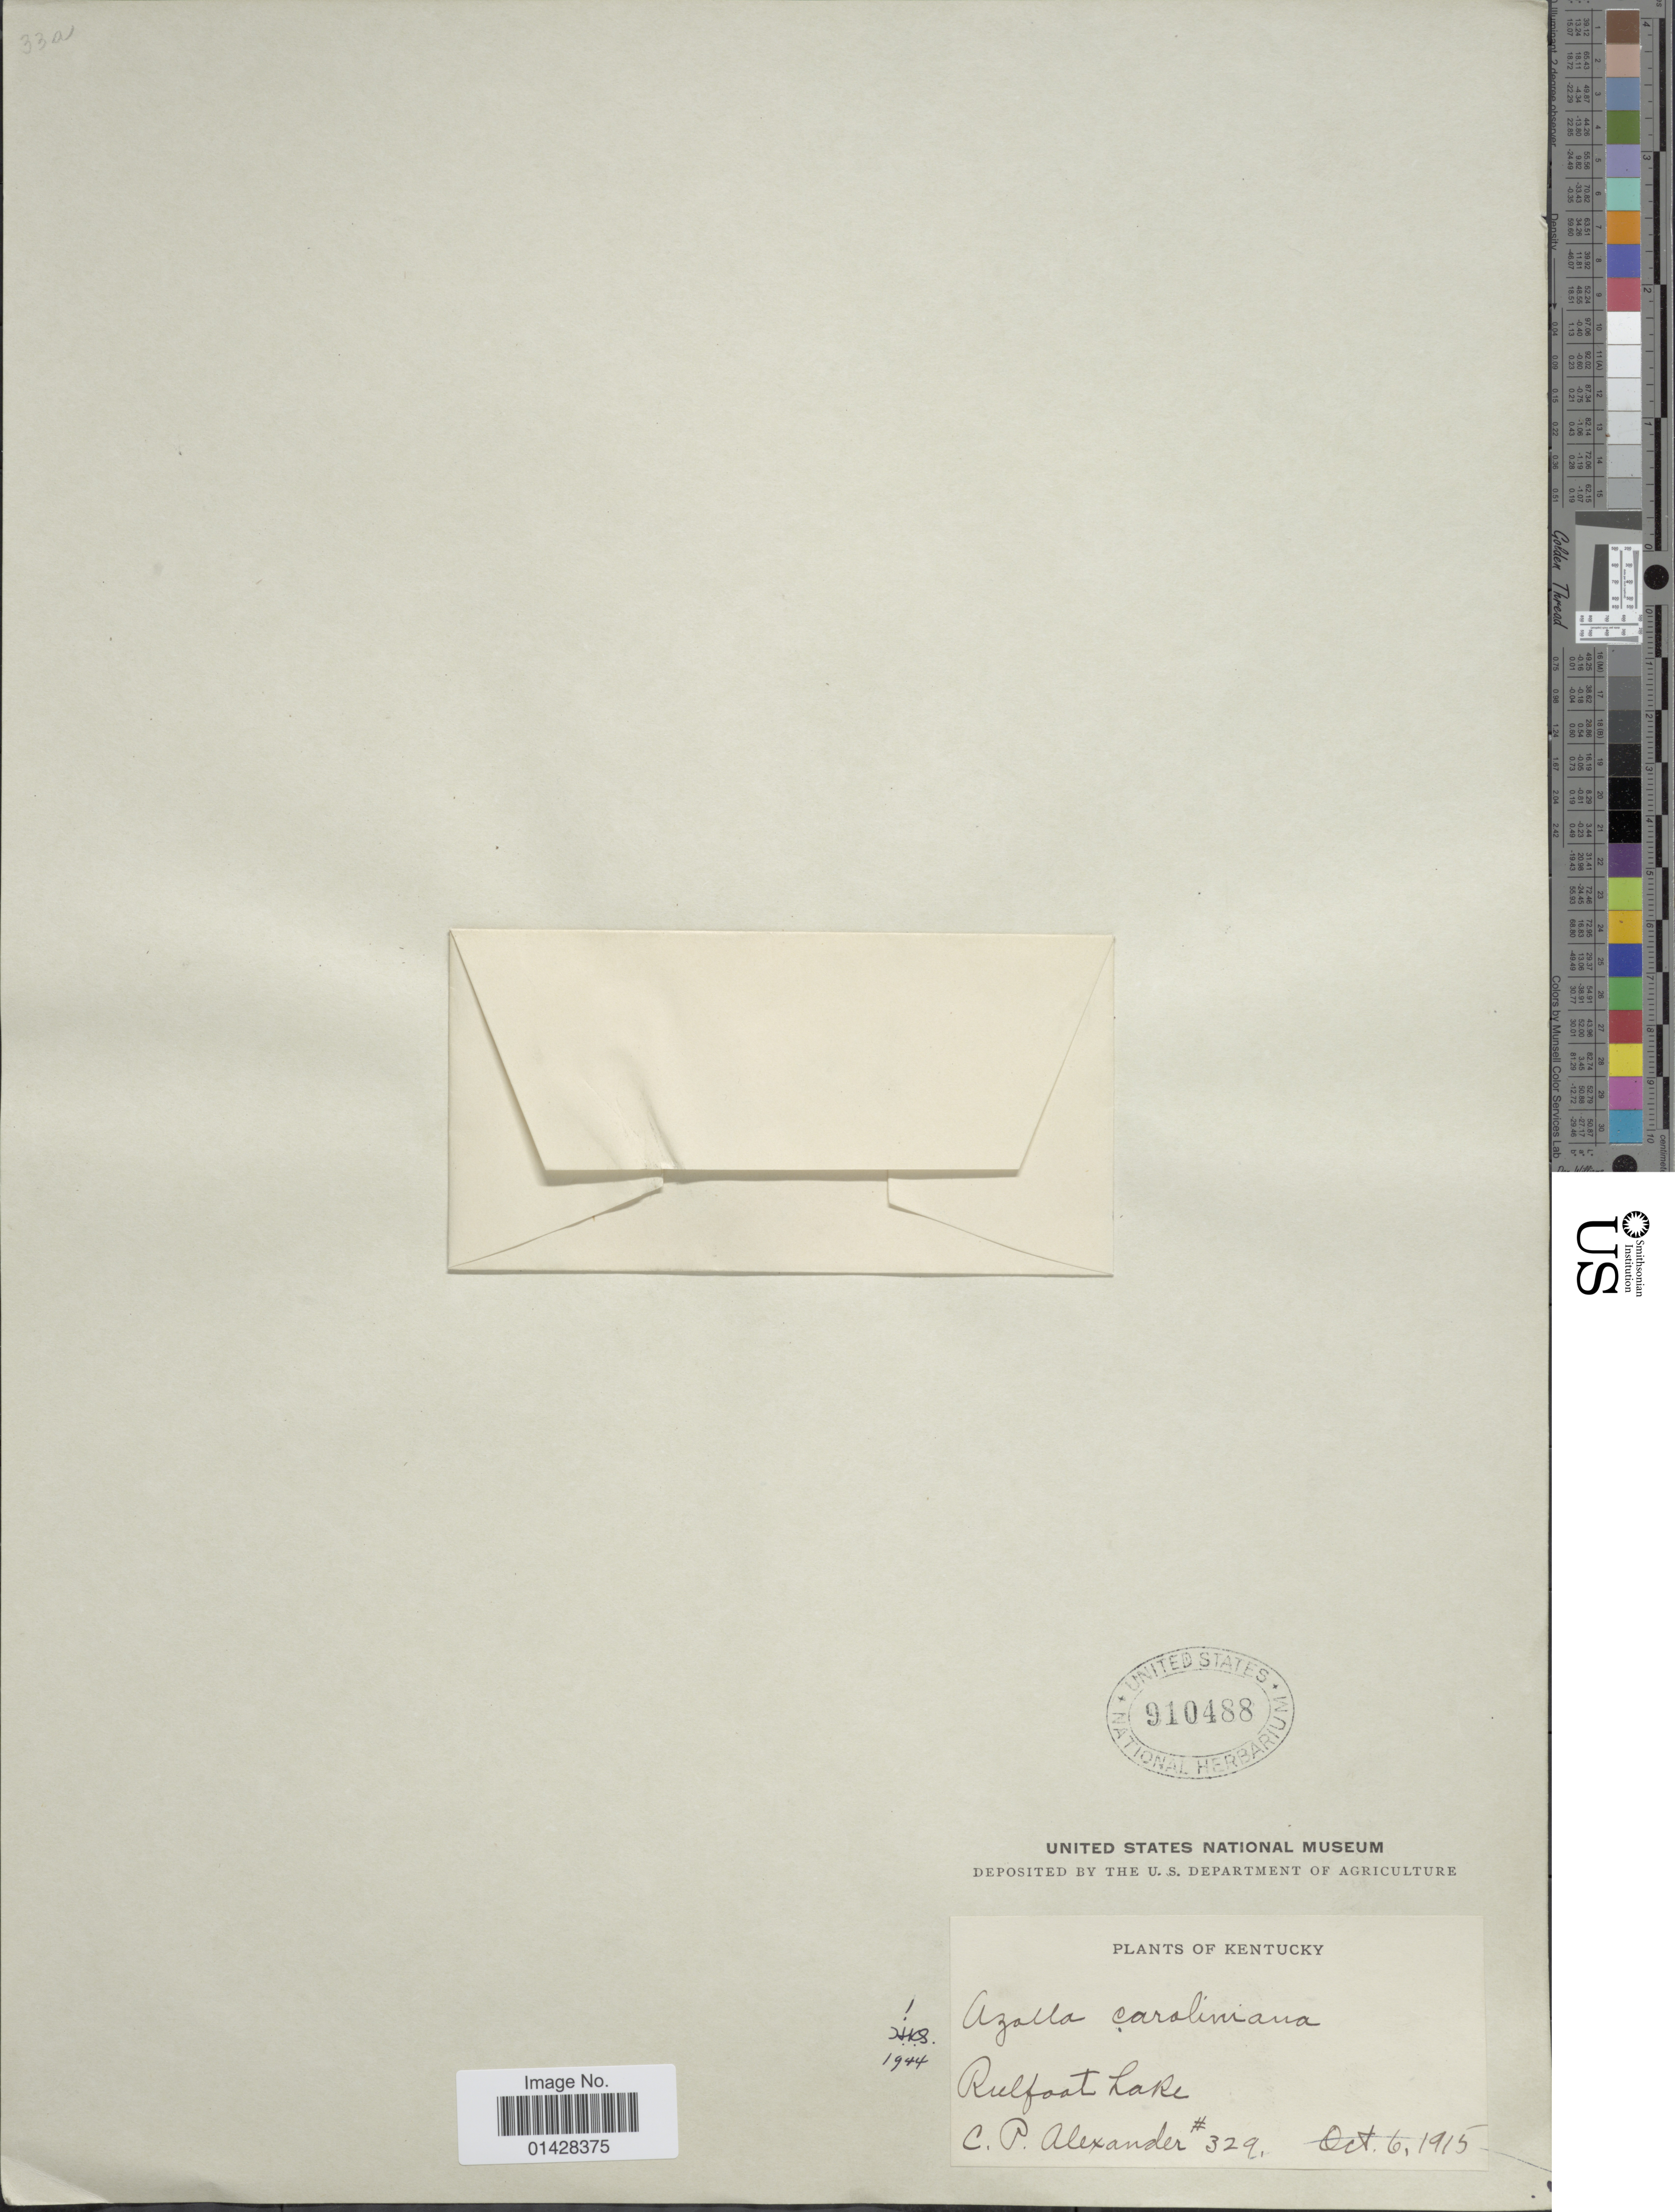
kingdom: Plantae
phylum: Tracheophyta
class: Polypodiopsida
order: Salviniales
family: Salviniaceae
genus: Azolla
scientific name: Azolla caroliniana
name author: Willd.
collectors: C. P. Alexander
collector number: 329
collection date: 1915-10-06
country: United States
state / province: Kentucky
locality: Reelfoot Lake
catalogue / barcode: US 910488